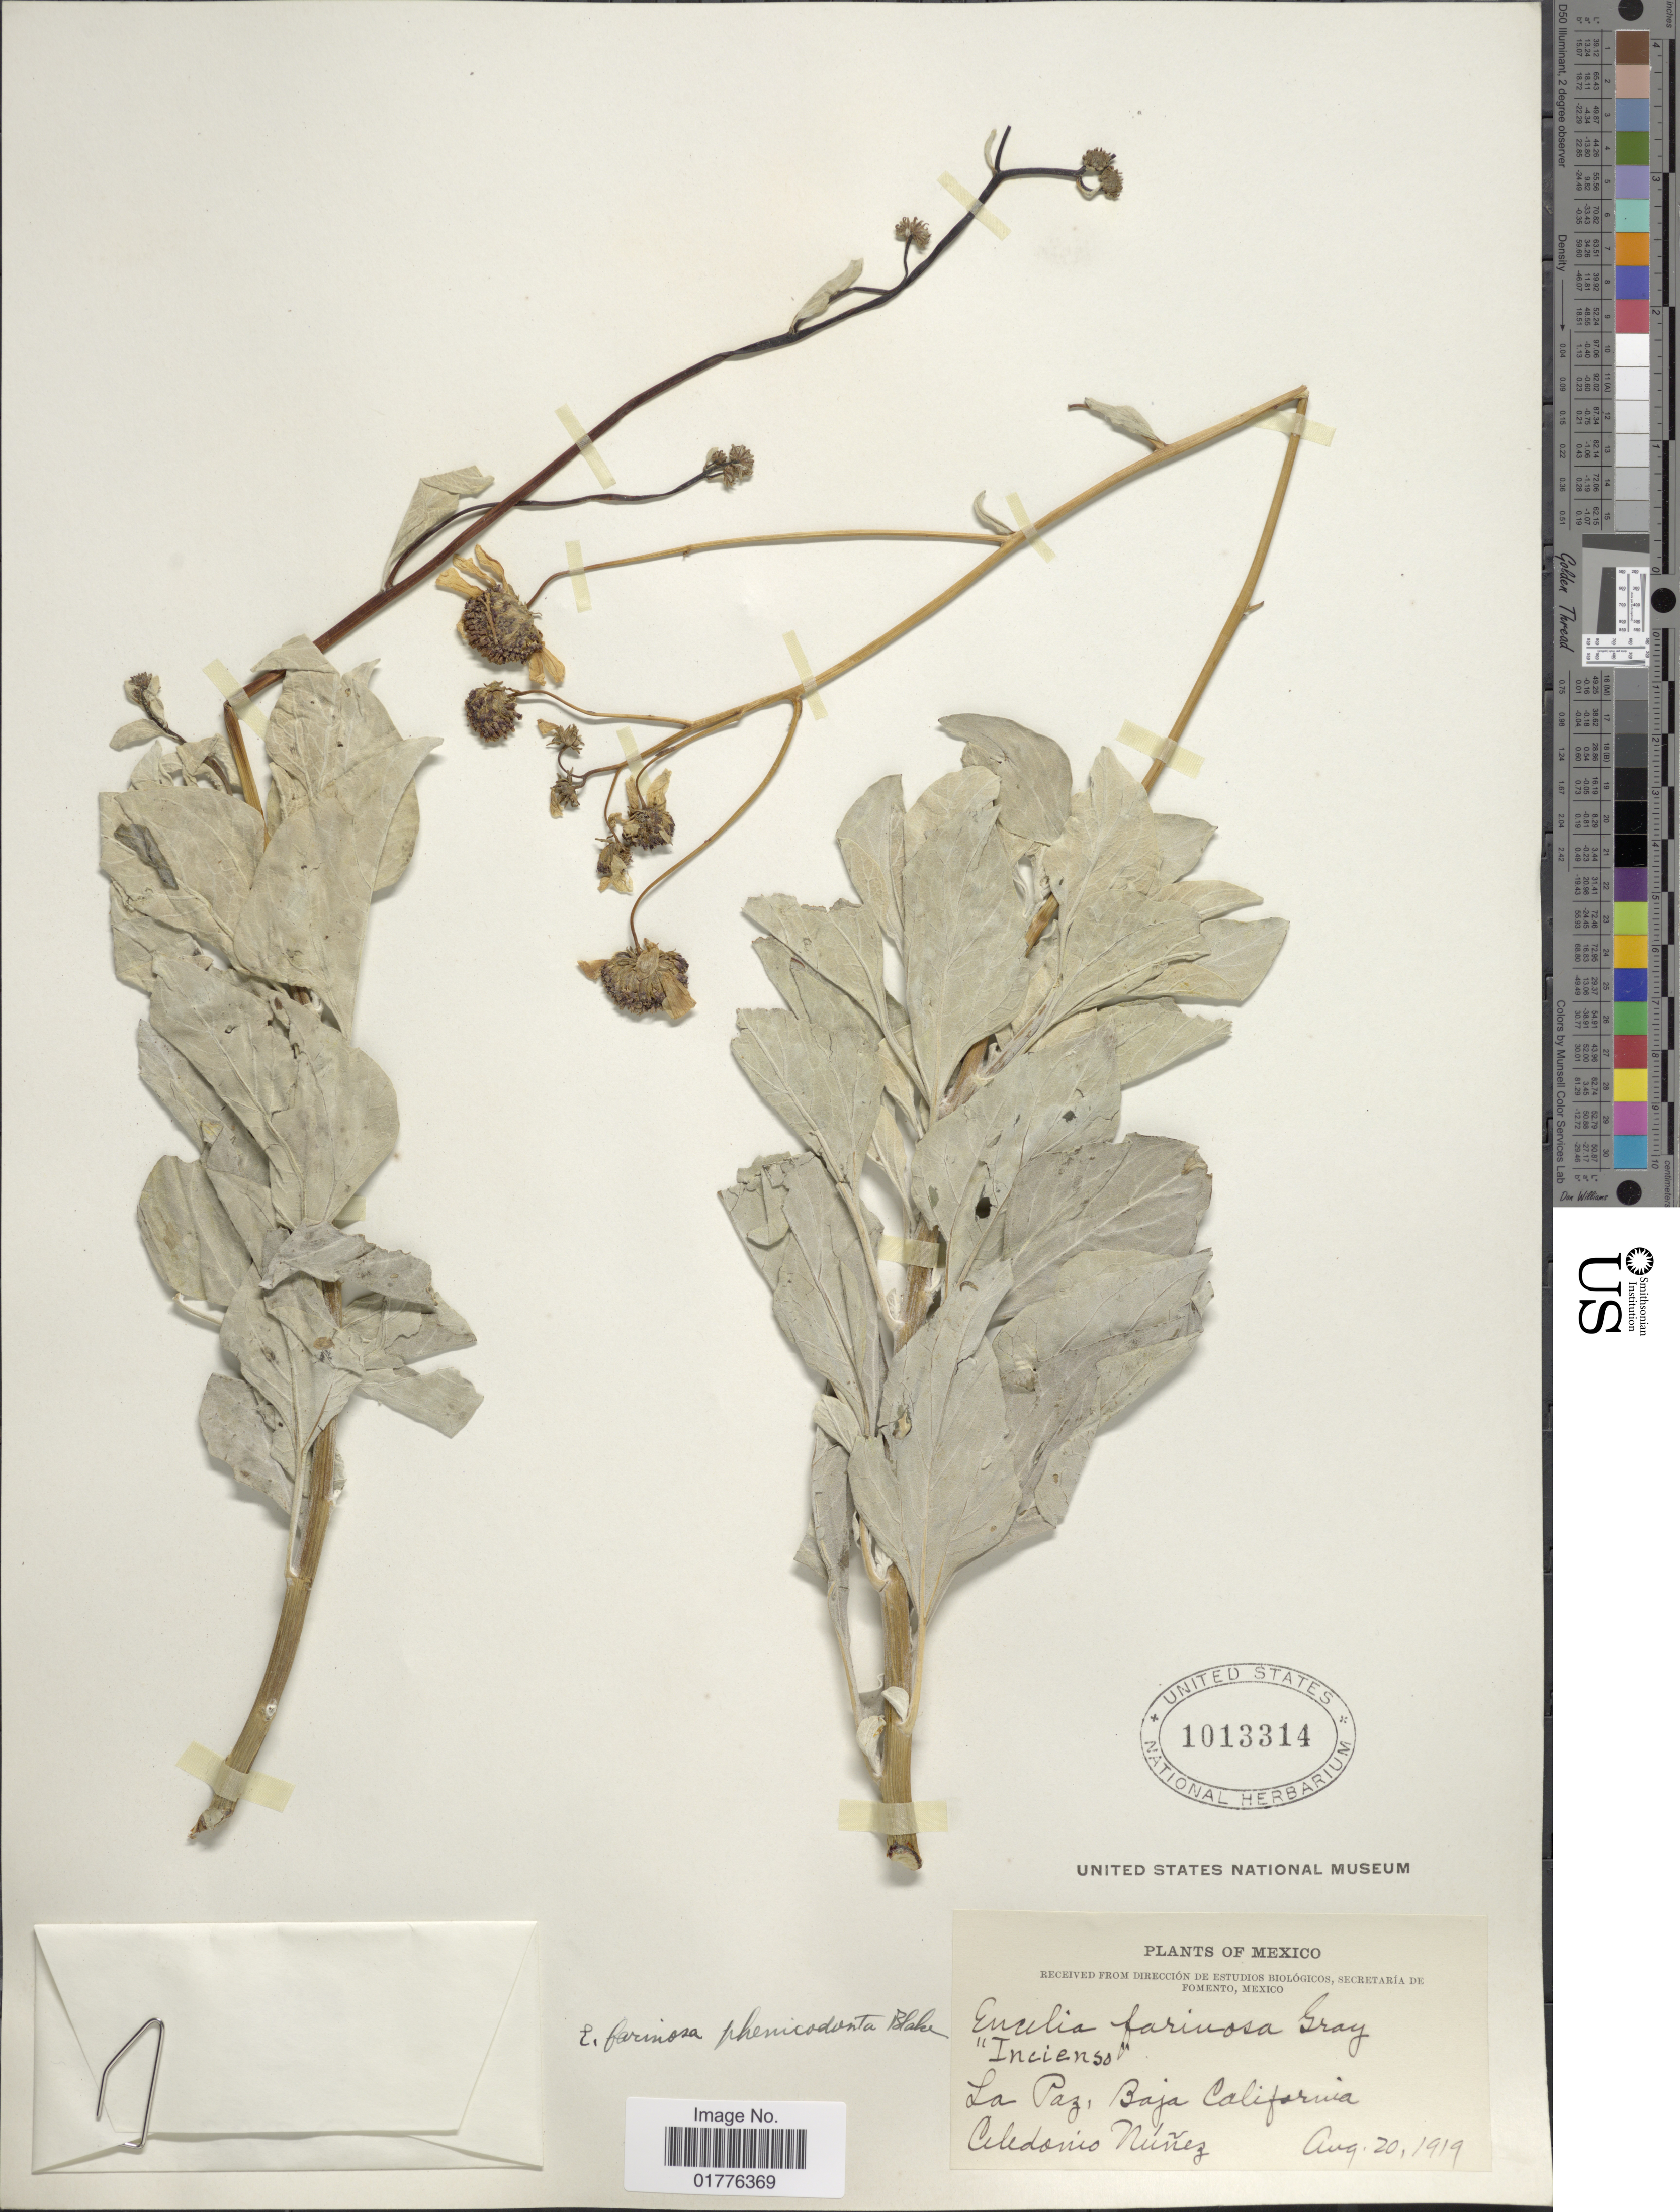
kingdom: Plantae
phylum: Tracheophyta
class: Magnoliopsida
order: Asterales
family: Asteraceae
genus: Encelia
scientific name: Encelia farinosa f. phenicodonta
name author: S.F. Blake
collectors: C. Nunes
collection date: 1919-08-20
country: Mexico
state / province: Baja California Sur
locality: La Paz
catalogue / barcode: US 1013314